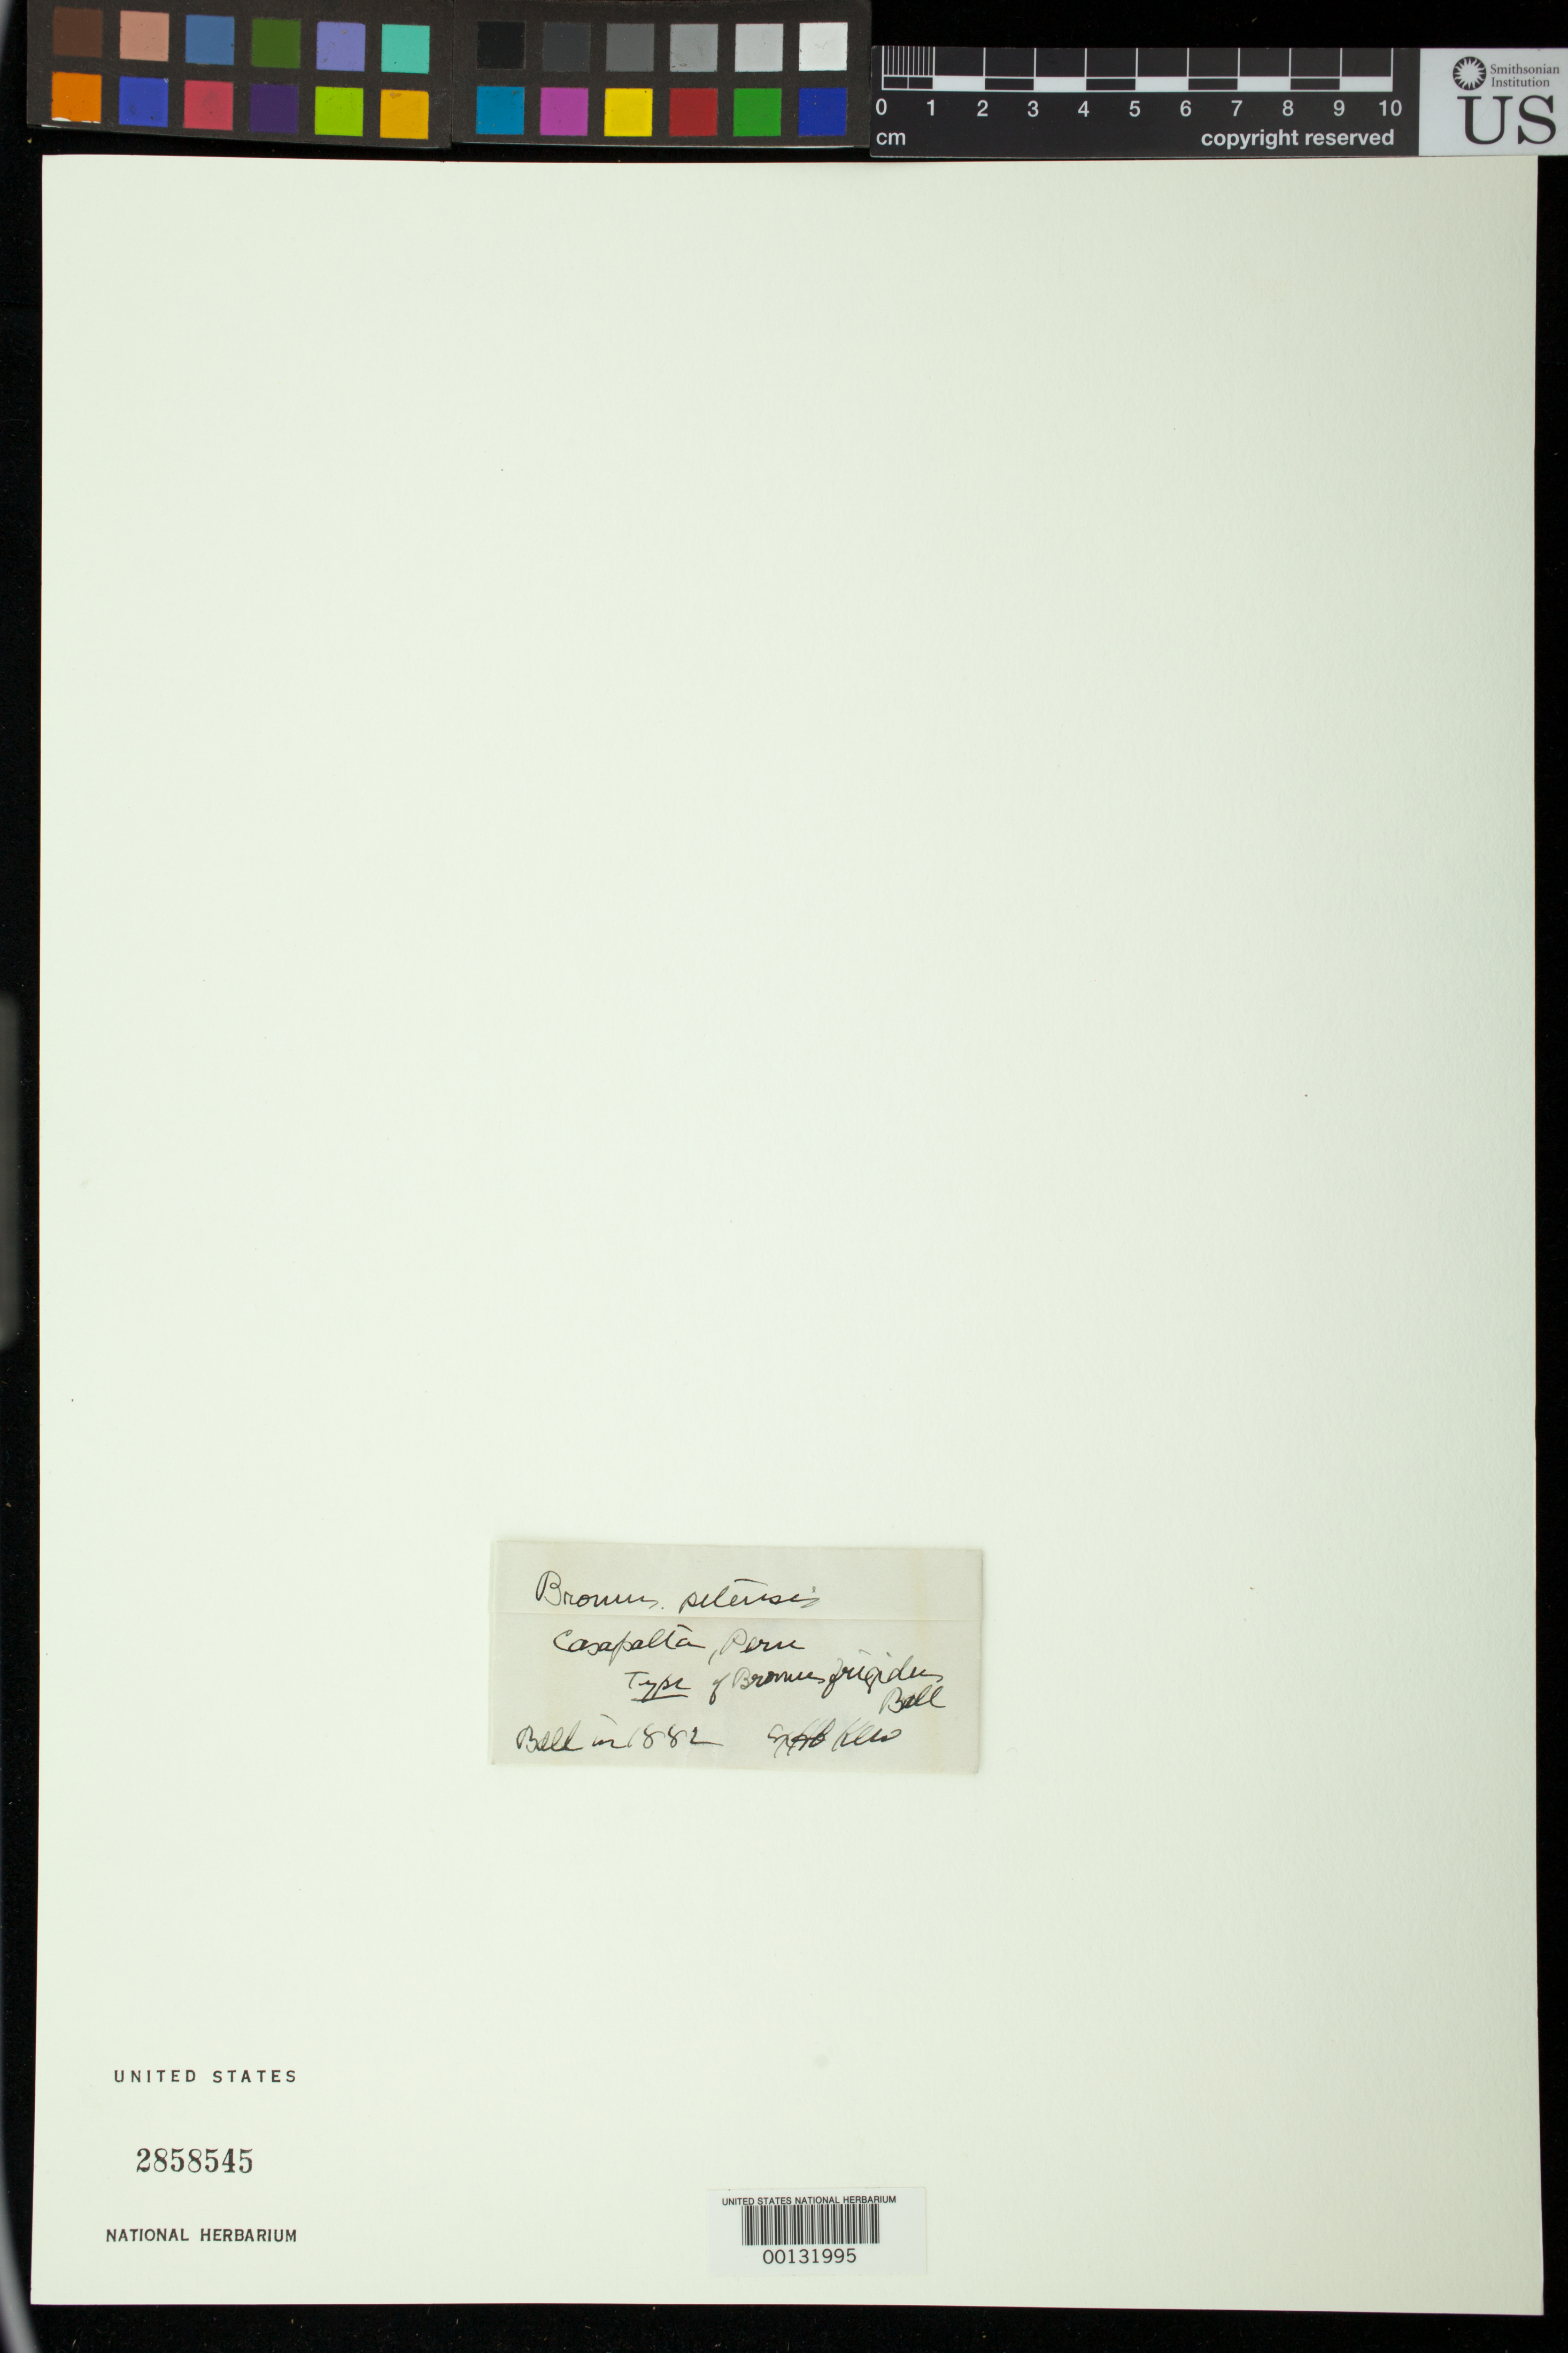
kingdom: Plantae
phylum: Tracheophyta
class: Liliopsida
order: Poales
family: Poaceae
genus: Bromus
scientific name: Bromus frigidus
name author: Ball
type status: Type Fragment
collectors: J. Ball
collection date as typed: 1882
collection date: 1882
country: Peru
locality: above Casapalta, Peruvian Andes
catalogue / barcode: US 2858545